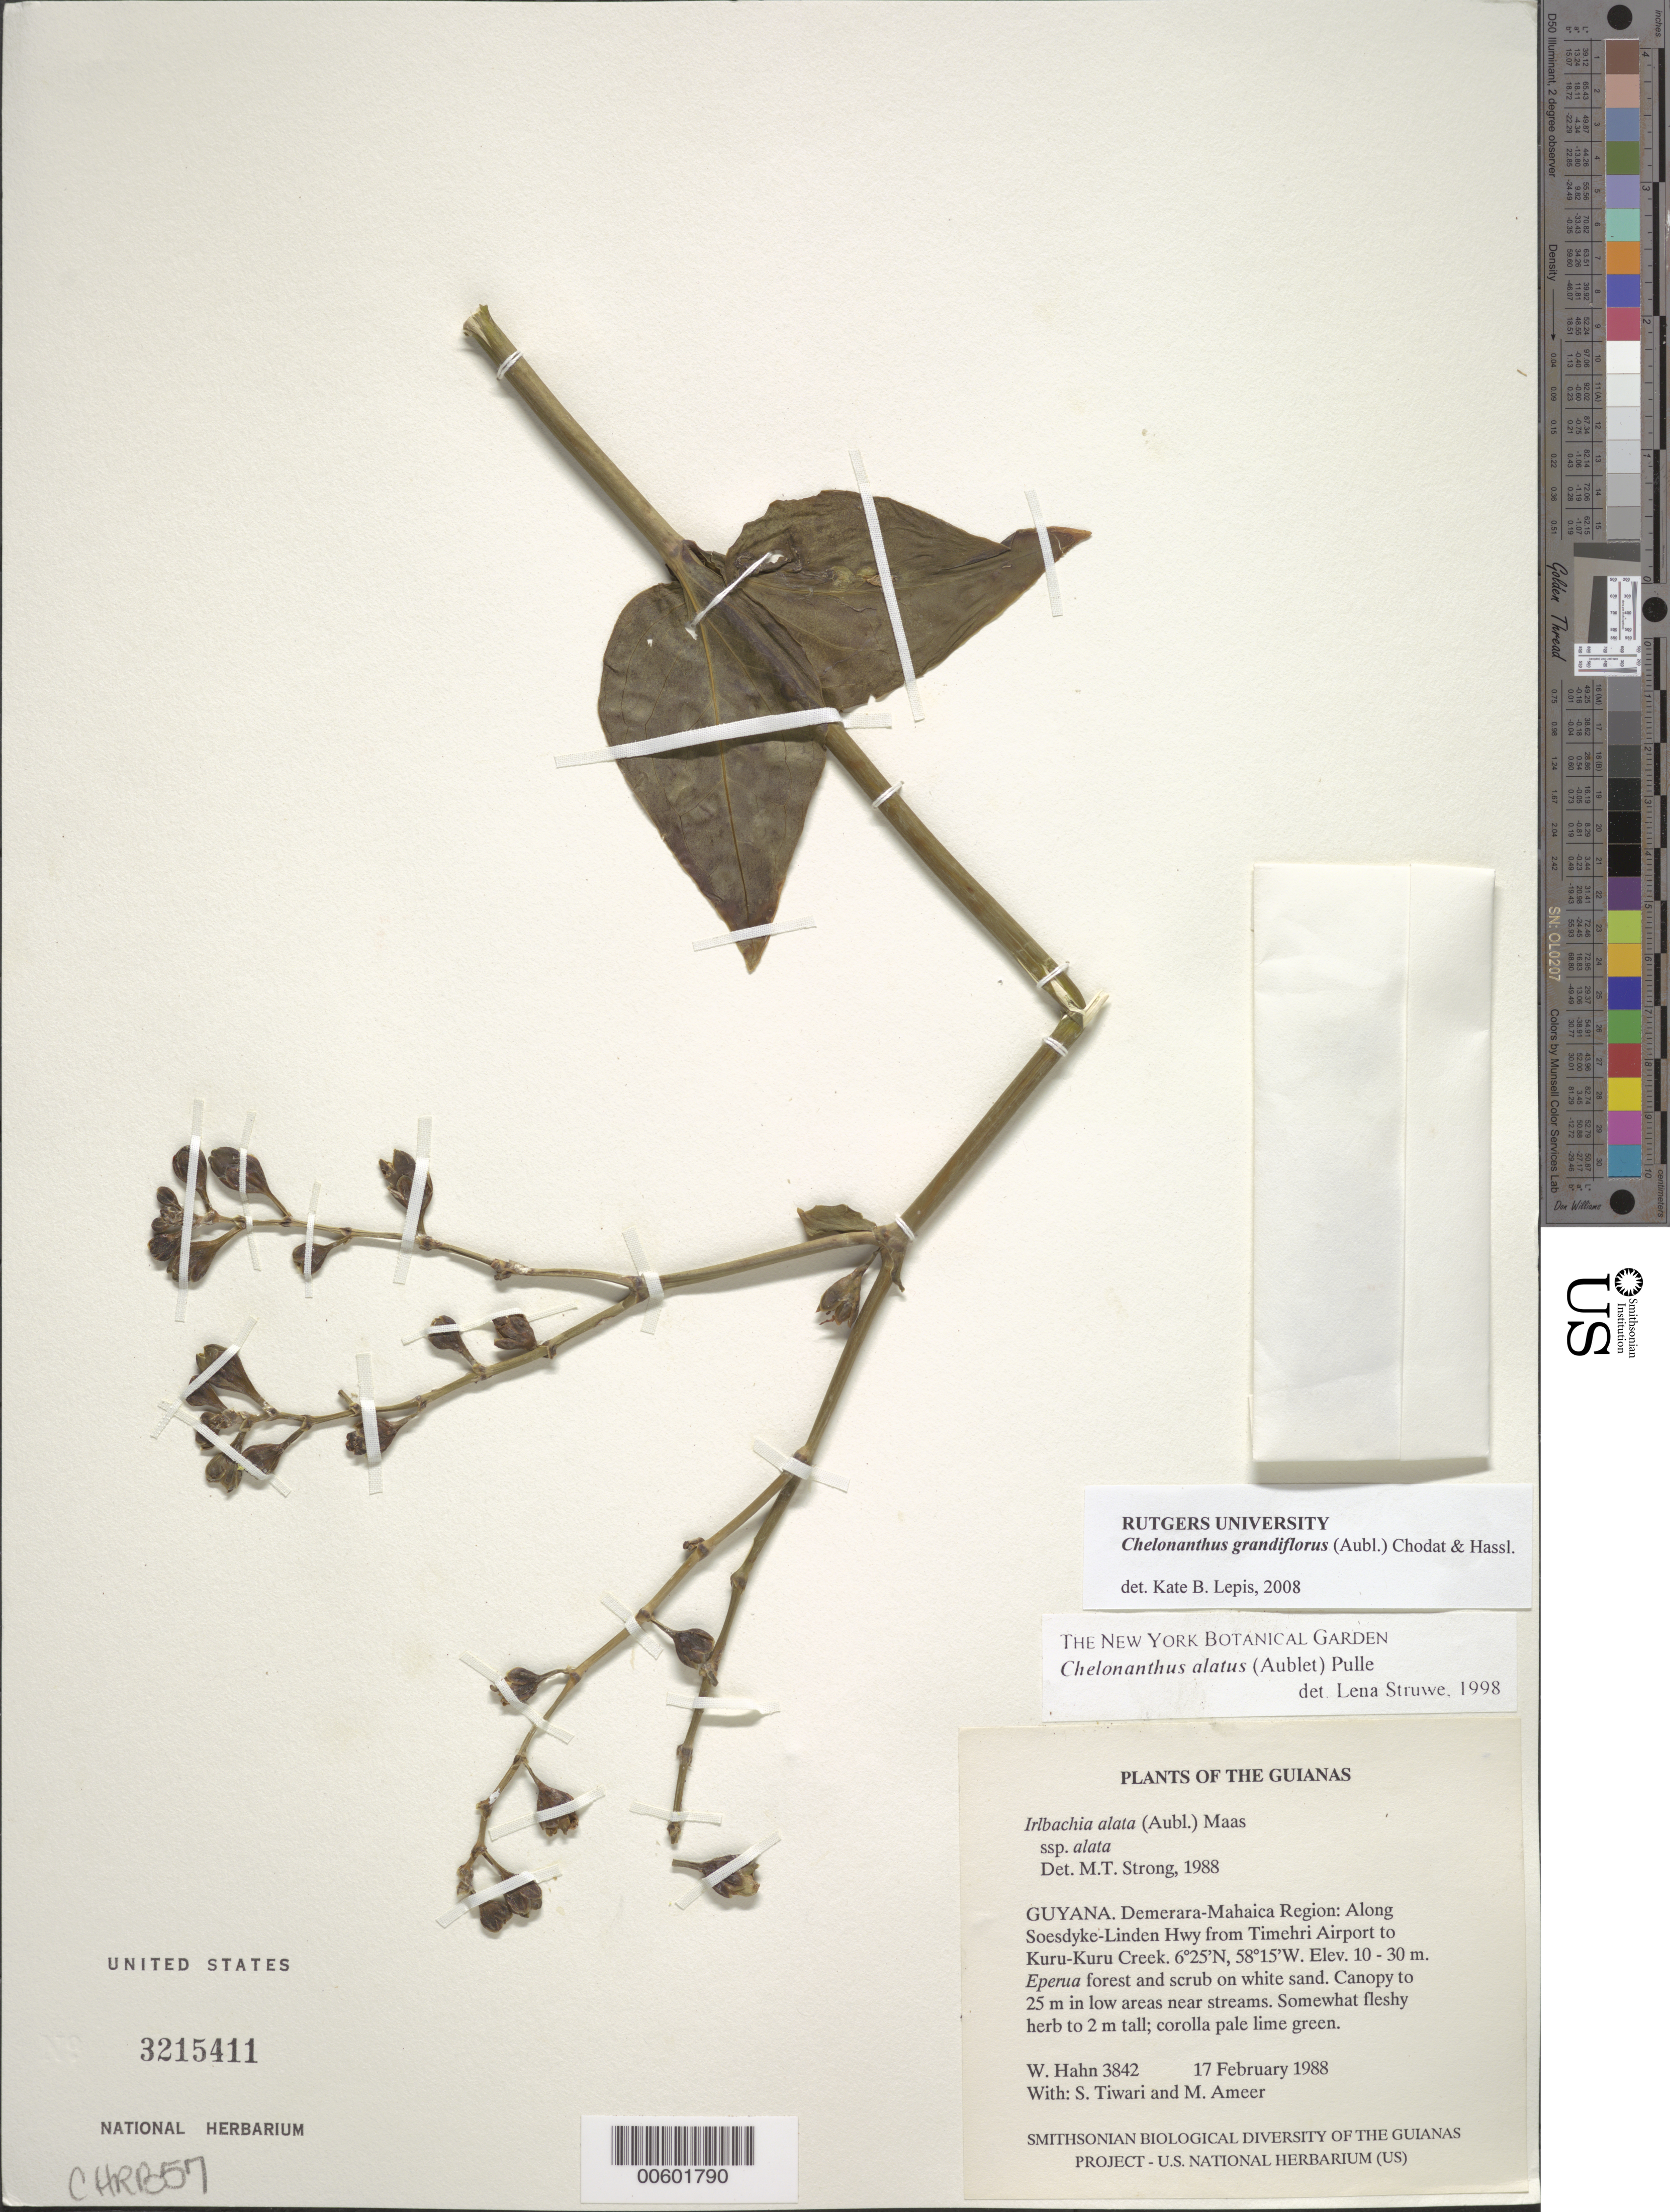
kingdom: Plantae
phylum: Tracheophyta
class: Magnoliopsida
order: Gentianales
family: Gentianaceae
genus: Chelonanthus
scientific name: Chelonanthus grandiflorus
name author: (Aubl.) Chodat & Hassl.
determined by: Lepis, Kate B.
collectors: W. Hahn, S. Tiwari & M. Ameer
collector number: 3842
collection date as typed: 17 February 1988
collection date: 1988-02-17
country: Guyana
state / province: Demerara-Mahaica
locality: Along Soesdyke-Linden Hwy from Timehri Airport to Kuru-Kuru Creek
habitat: Eperua forest and scrub on white sand. Canopy to 25 m in low areas near streams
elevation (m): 10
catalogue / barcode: US 3215411